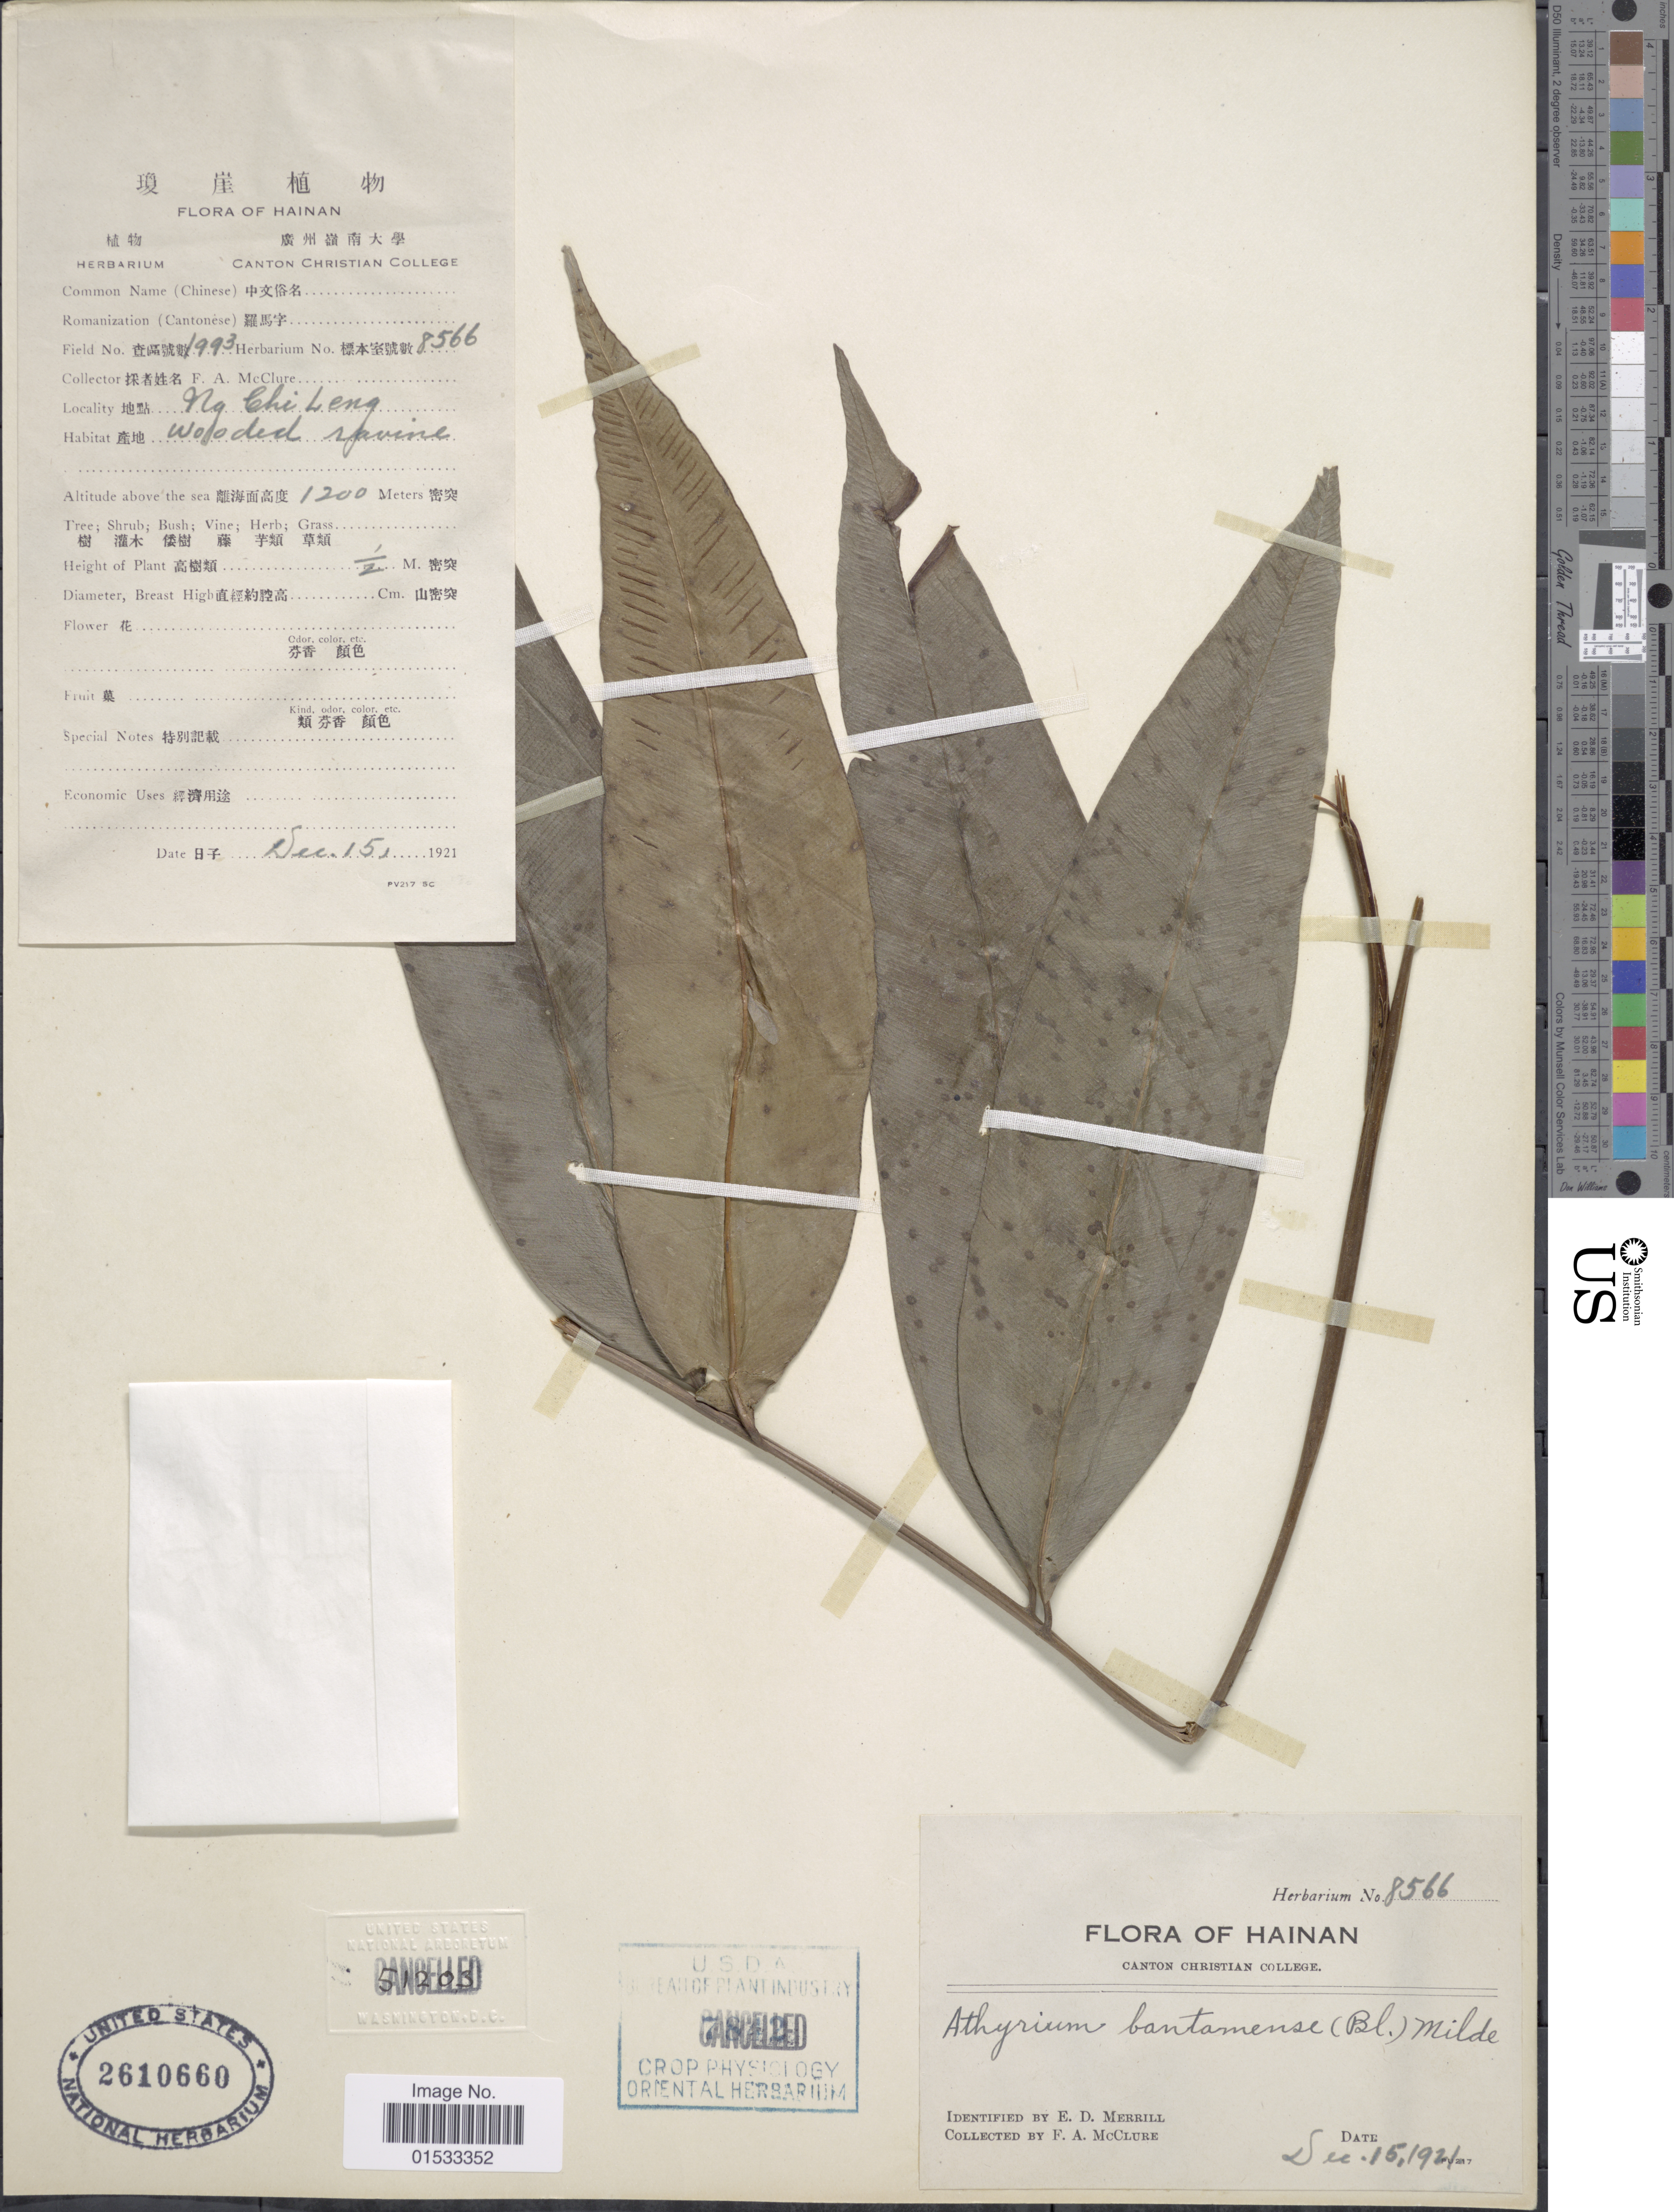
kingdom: Plantae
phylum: Tracheophyta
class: Polypodiopsida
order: Polypodiales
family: Athyriaceae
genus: Diplazium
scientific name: Diplazium bantamense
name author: Blume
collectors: E. D. Merrill & F. A. McClure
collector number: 8566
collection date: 1921-12-15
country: China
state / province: Hainan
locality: No Chi Leng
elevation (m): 1200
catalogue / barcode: US 2610660